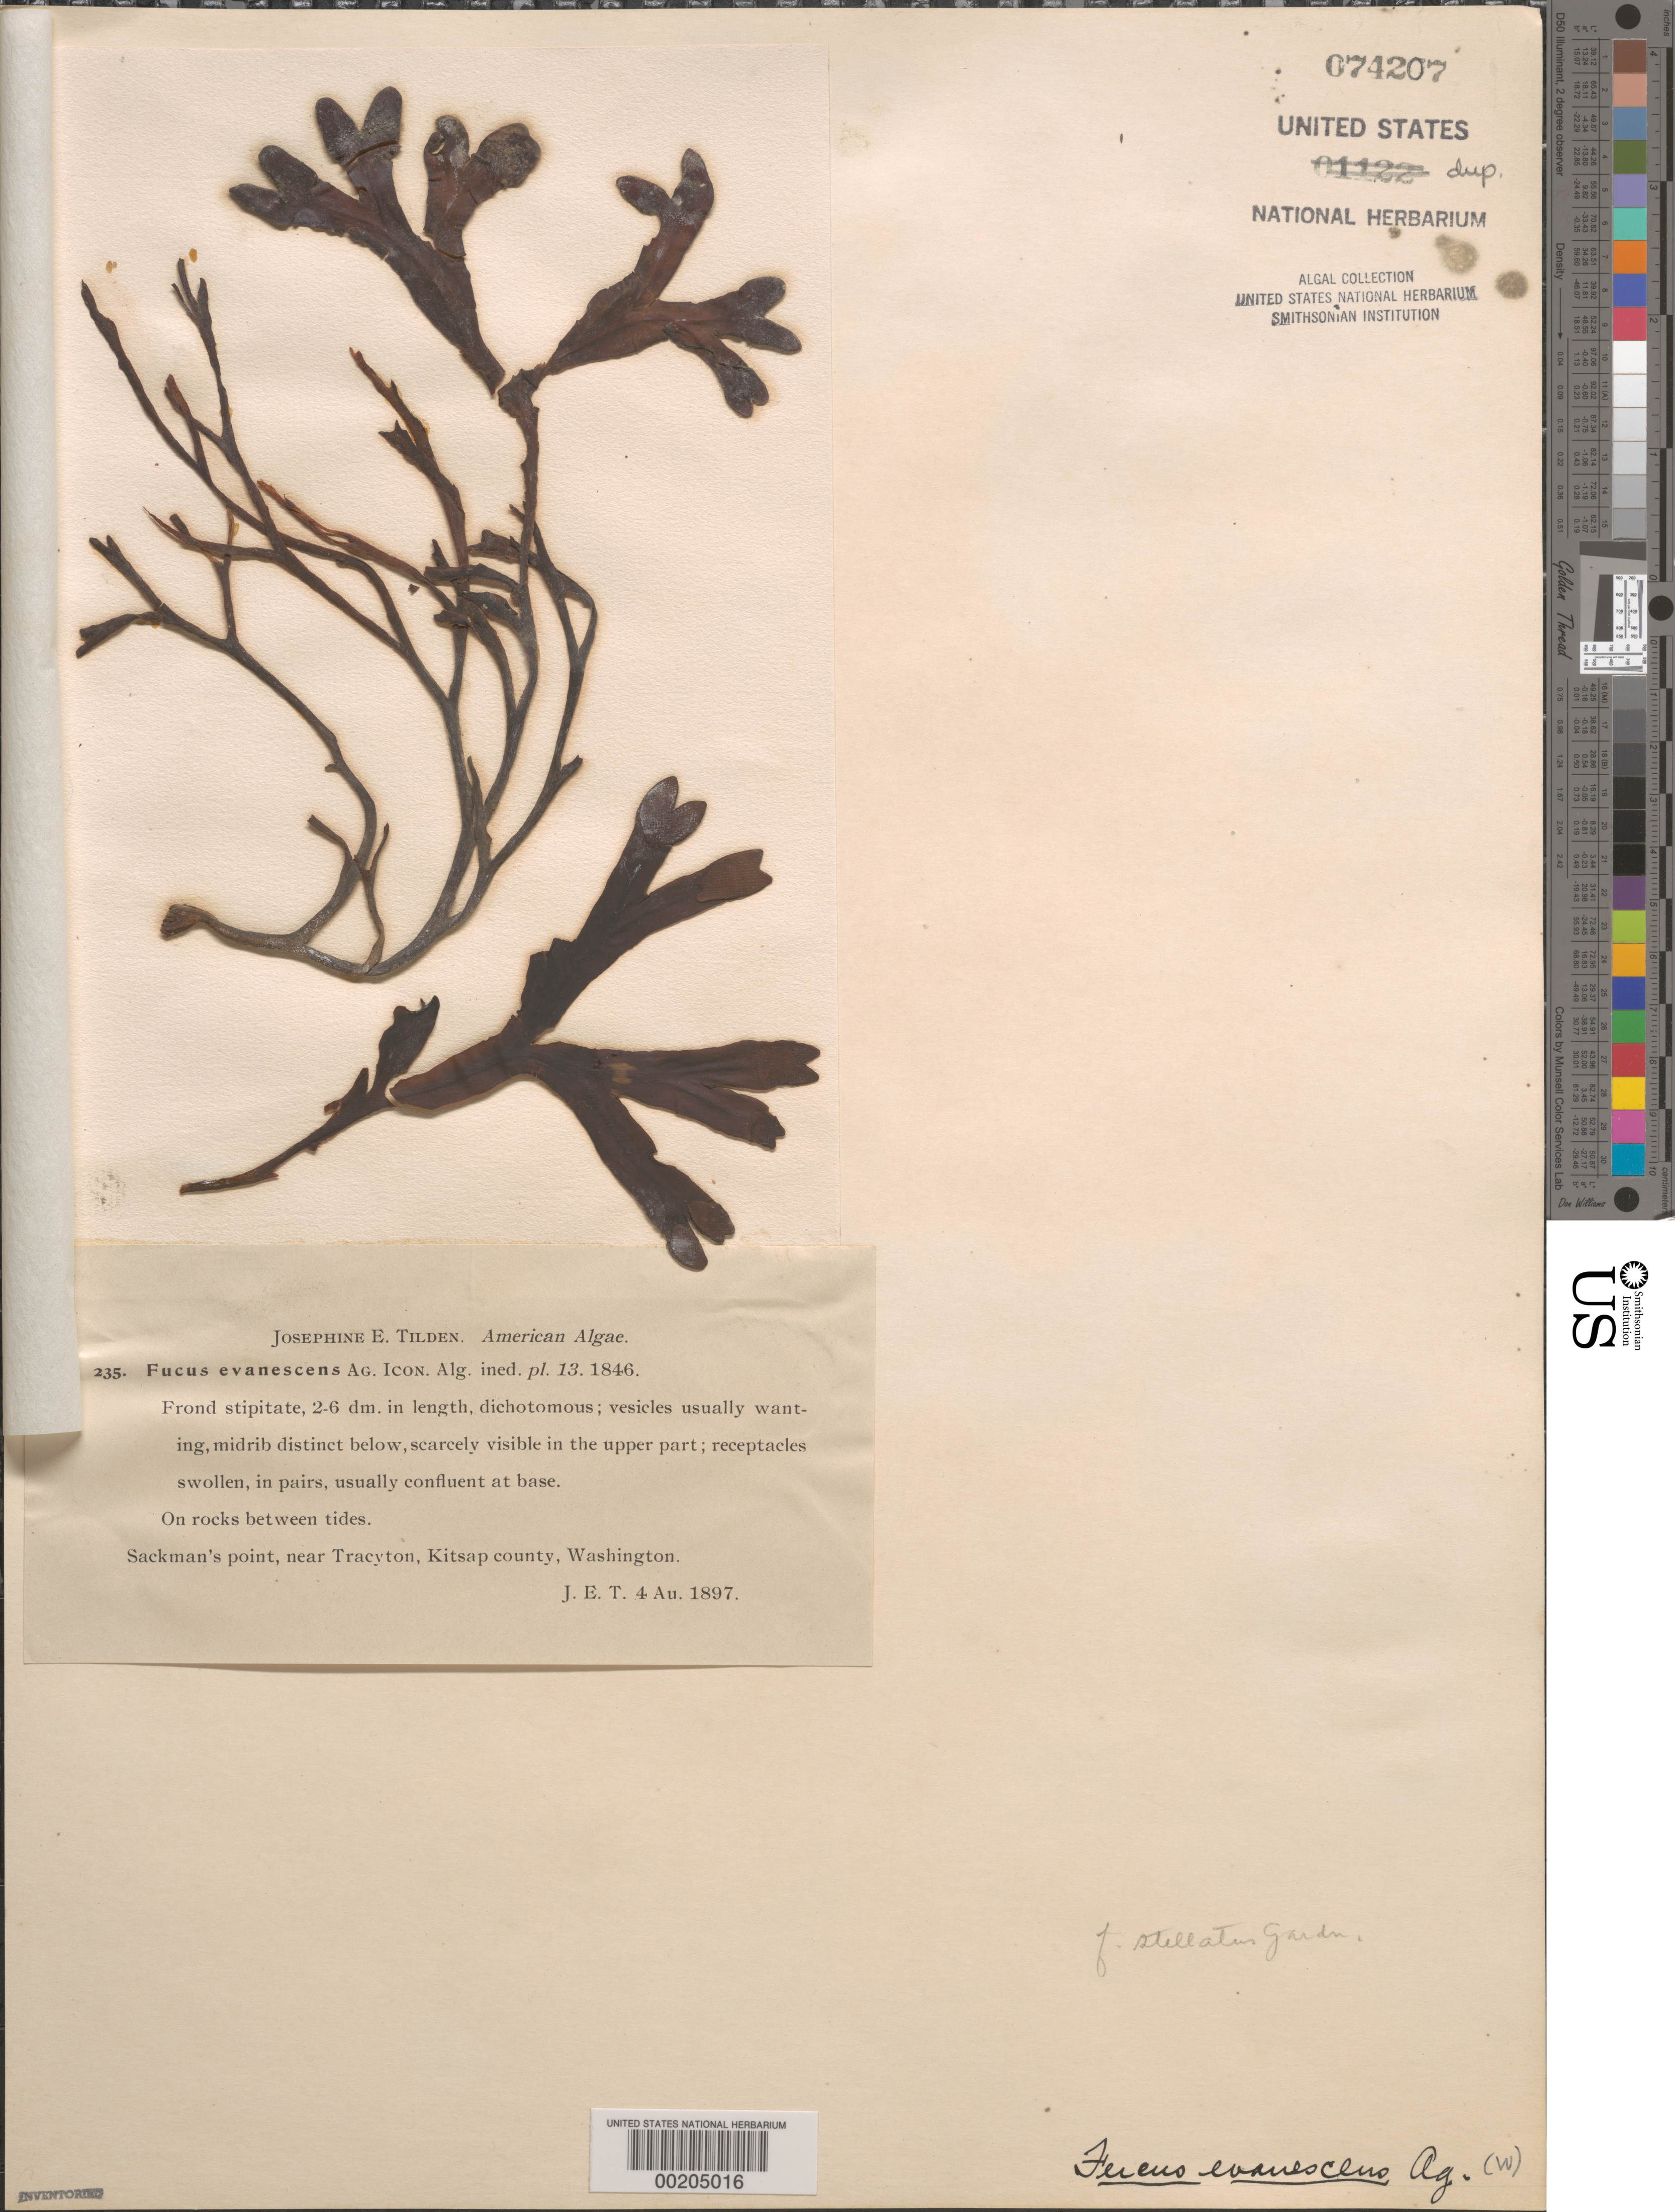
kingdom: Chromista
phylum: Ochrophyta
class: Phaeophyceae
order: Fucales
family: Fucaceae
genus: Fucus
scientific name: Fucus distichus subsp. evanescens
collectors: J. E. Tilden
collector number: JET 235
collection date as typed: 04 Aug 1897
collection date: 1897-08-04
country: United States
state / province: Washington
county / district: Kitsap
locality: Sackman's Point, near Tracyton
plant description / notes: Tilden, American Algae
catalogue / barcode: US 74207